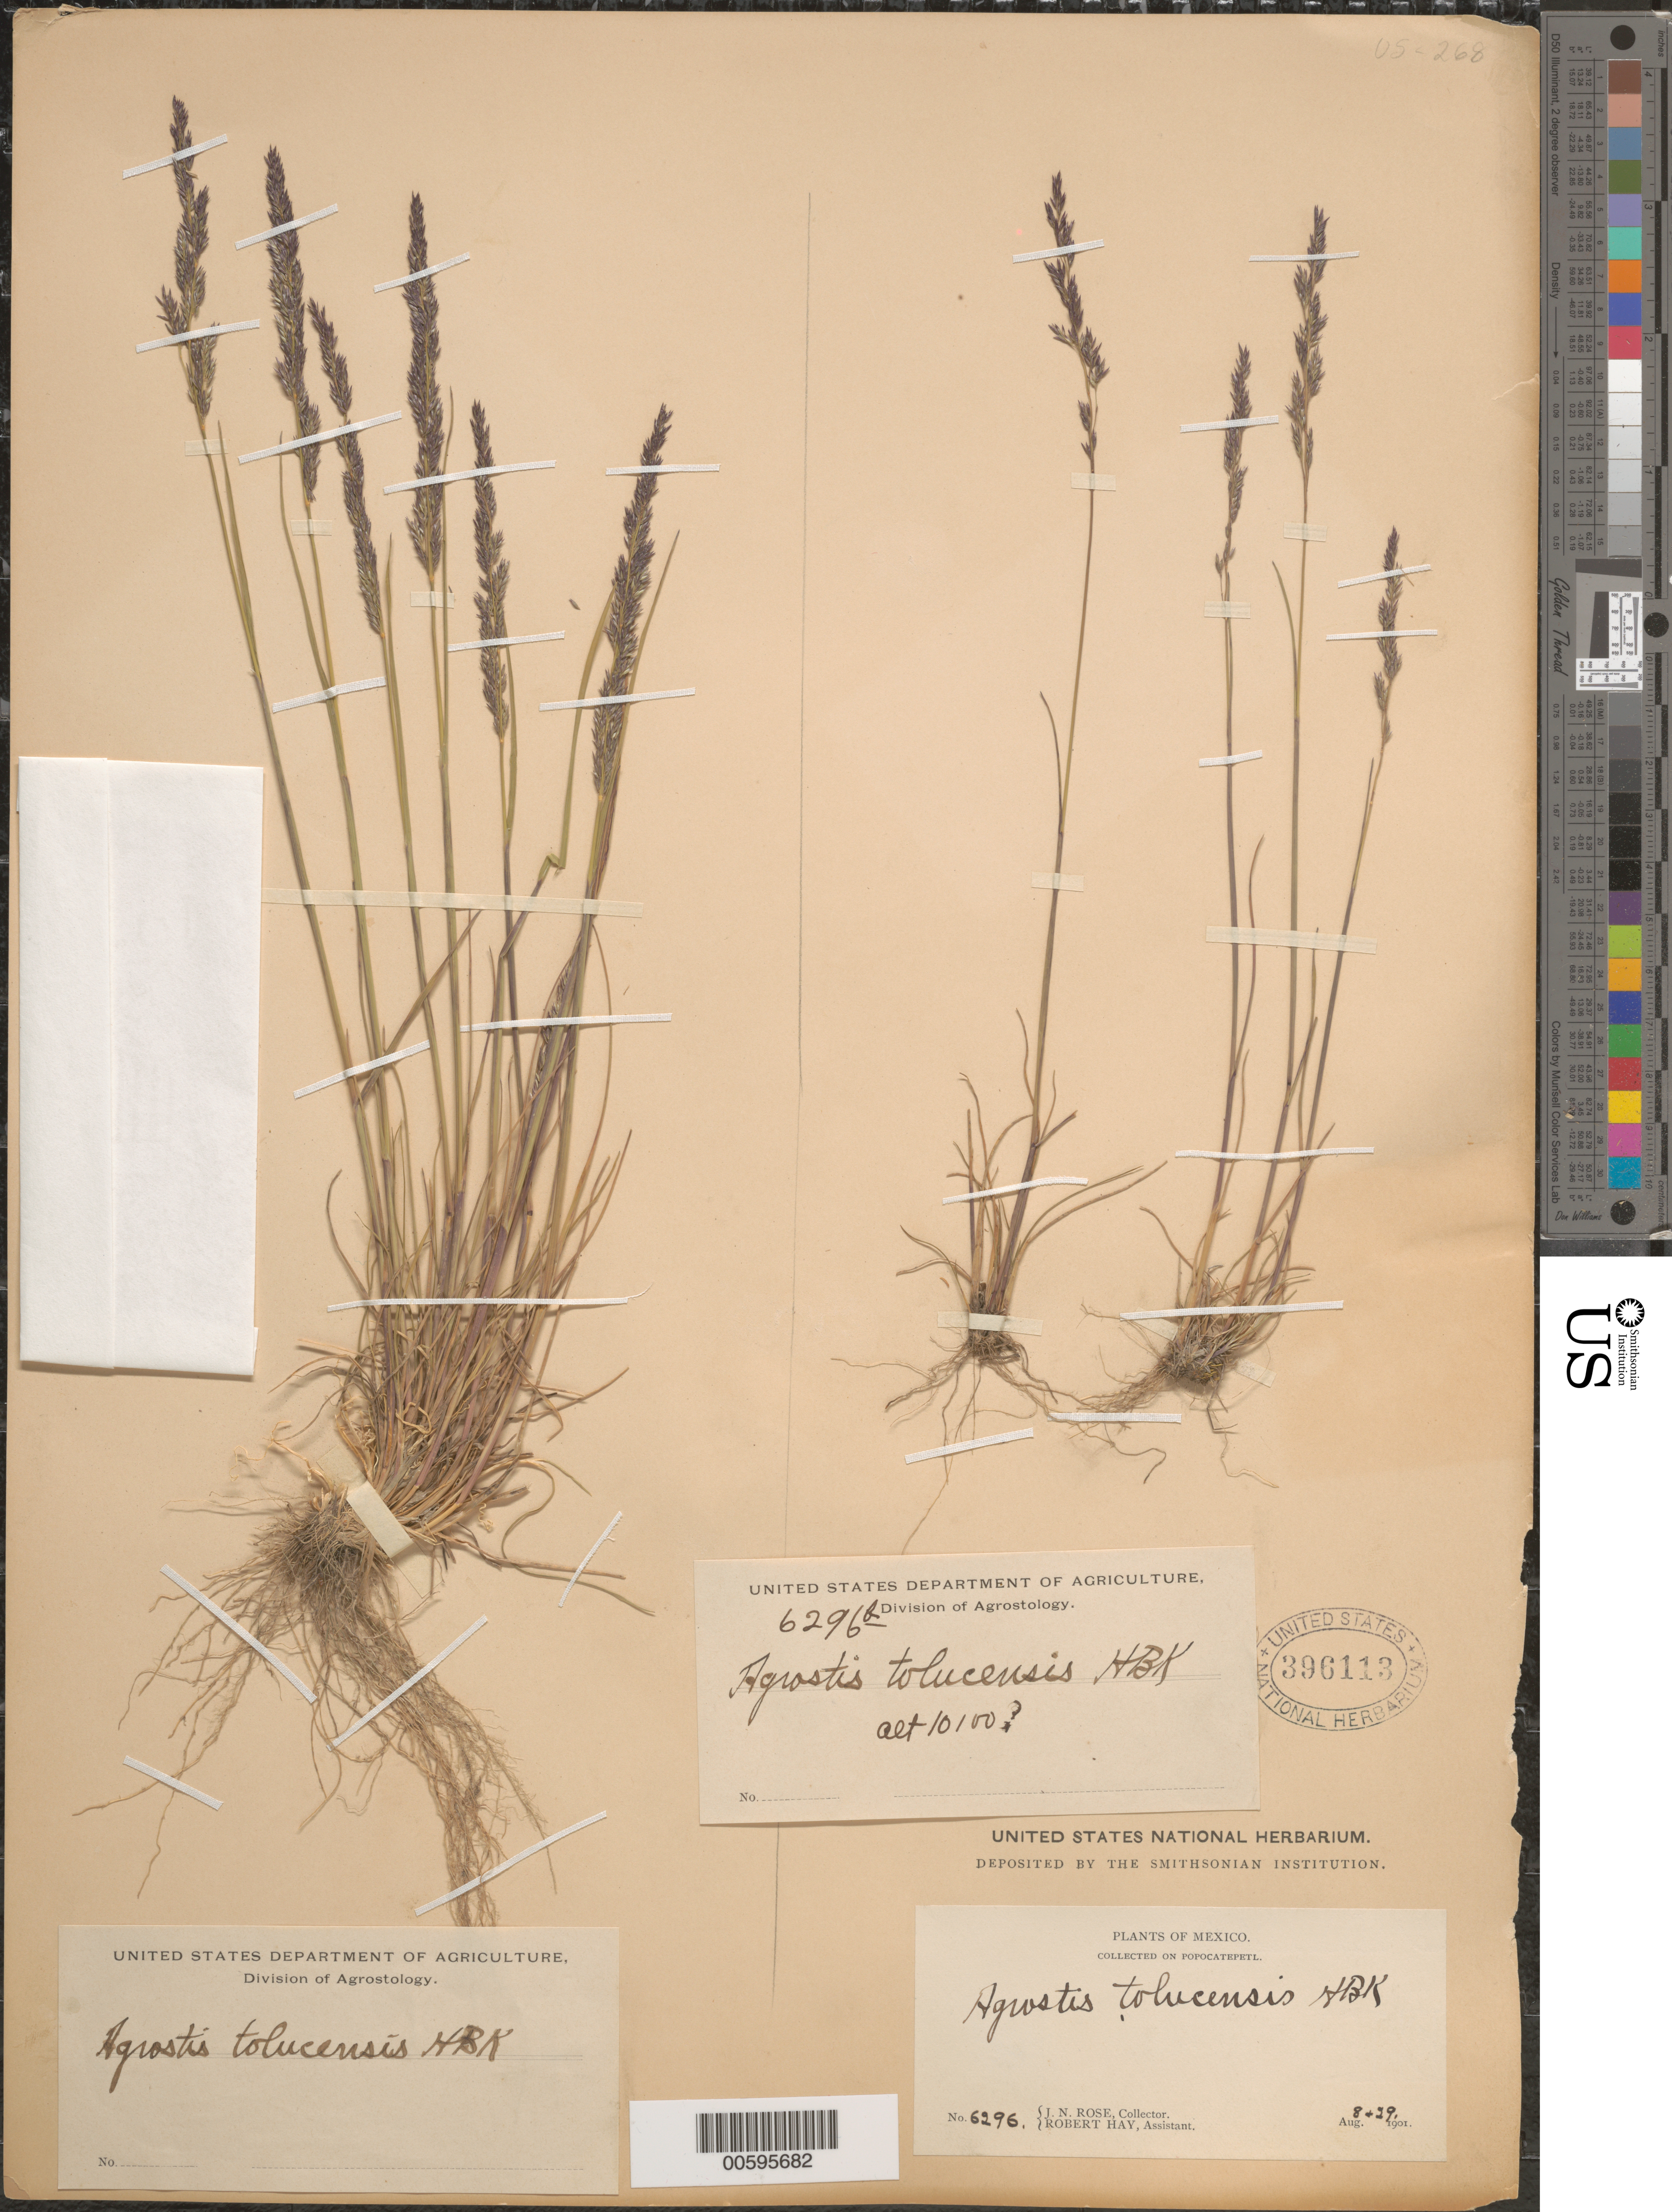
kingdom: Plantae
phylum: Tracheophyta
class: Liliopsida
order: Poales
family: Poaceae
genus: Agrostis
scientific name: Agrostis tolucensis Kunth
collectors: J. N. Rose & R. H. Hay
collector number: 6296;6296b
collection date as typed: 8 Aug 1901 and 29 Aug 1901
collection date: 1901-08-08,1901-08-29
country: Mexico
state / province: México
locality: Popocatepetl.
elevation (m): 10100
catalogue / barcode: US 396113